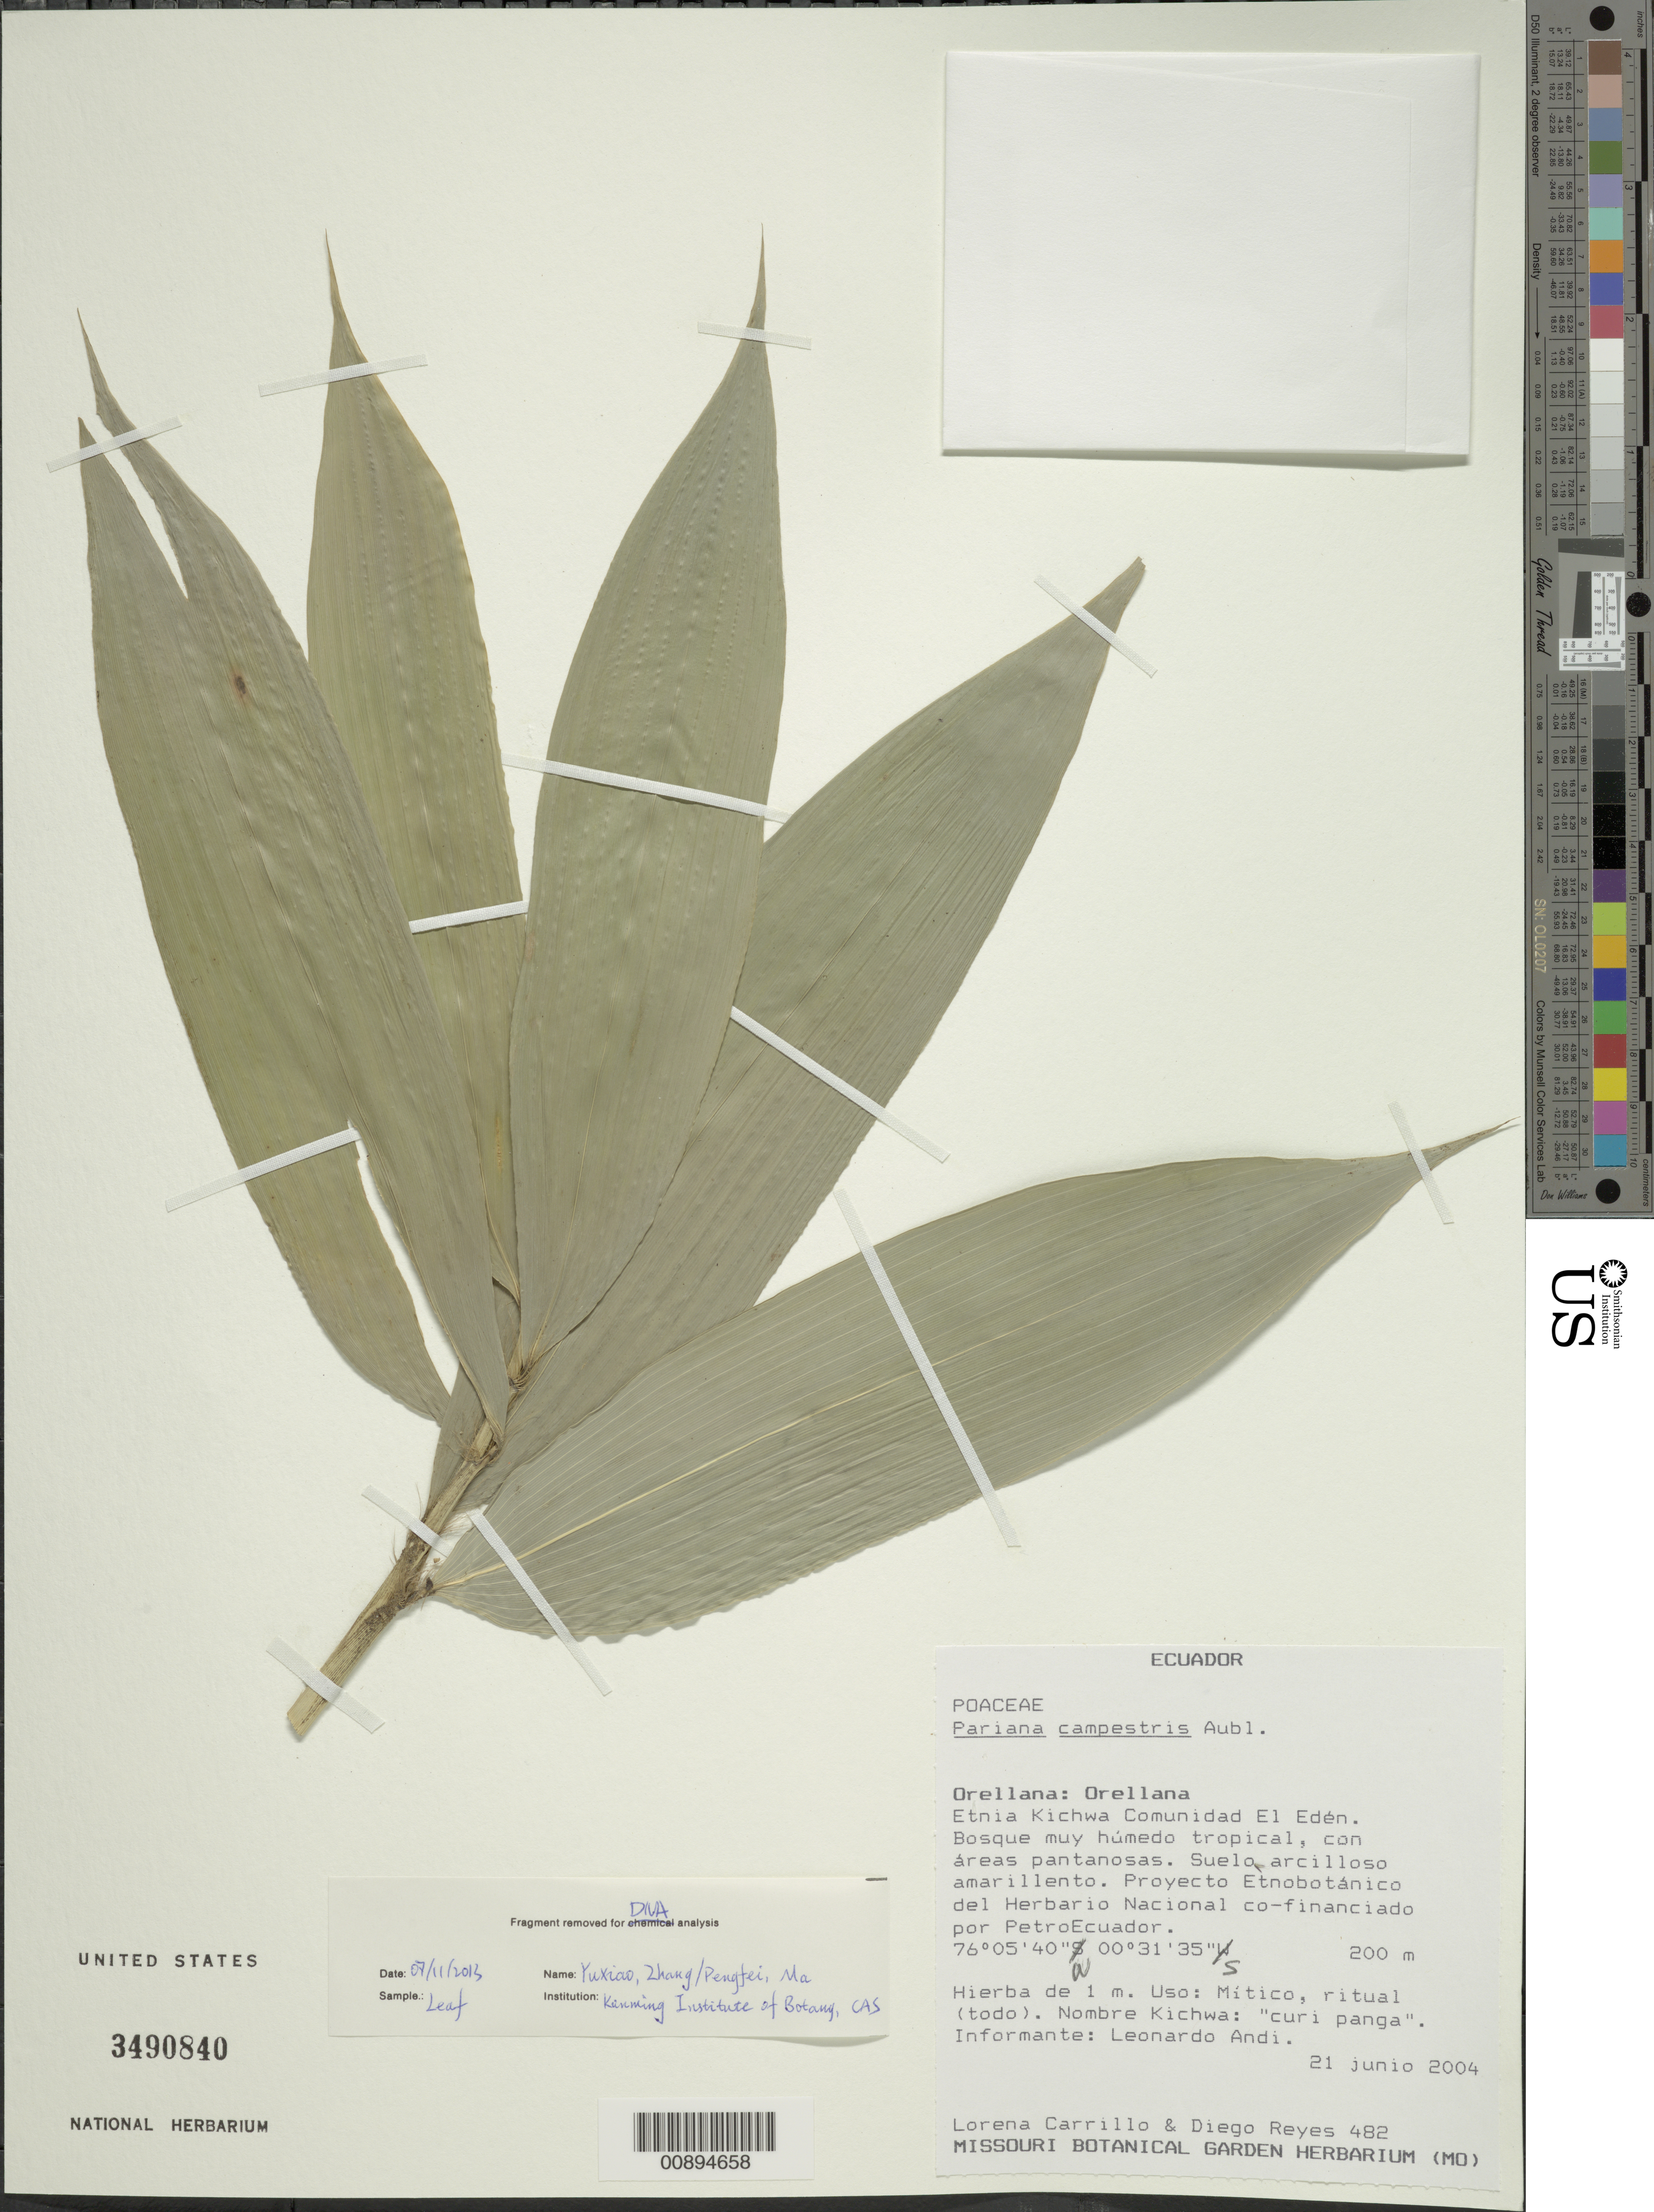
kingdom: Plantae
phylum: Tracheophyta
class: Liliopsida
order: Poales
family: Poaceae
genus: Pariana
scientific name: Pariana campestris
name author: Aubl.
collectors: L. Carrillo & D. Reyes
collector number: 482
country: Ecuador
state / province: Orellana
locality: Etnia Kichwa Comunidad El Eden.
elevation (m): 200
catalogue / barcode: US 3490840